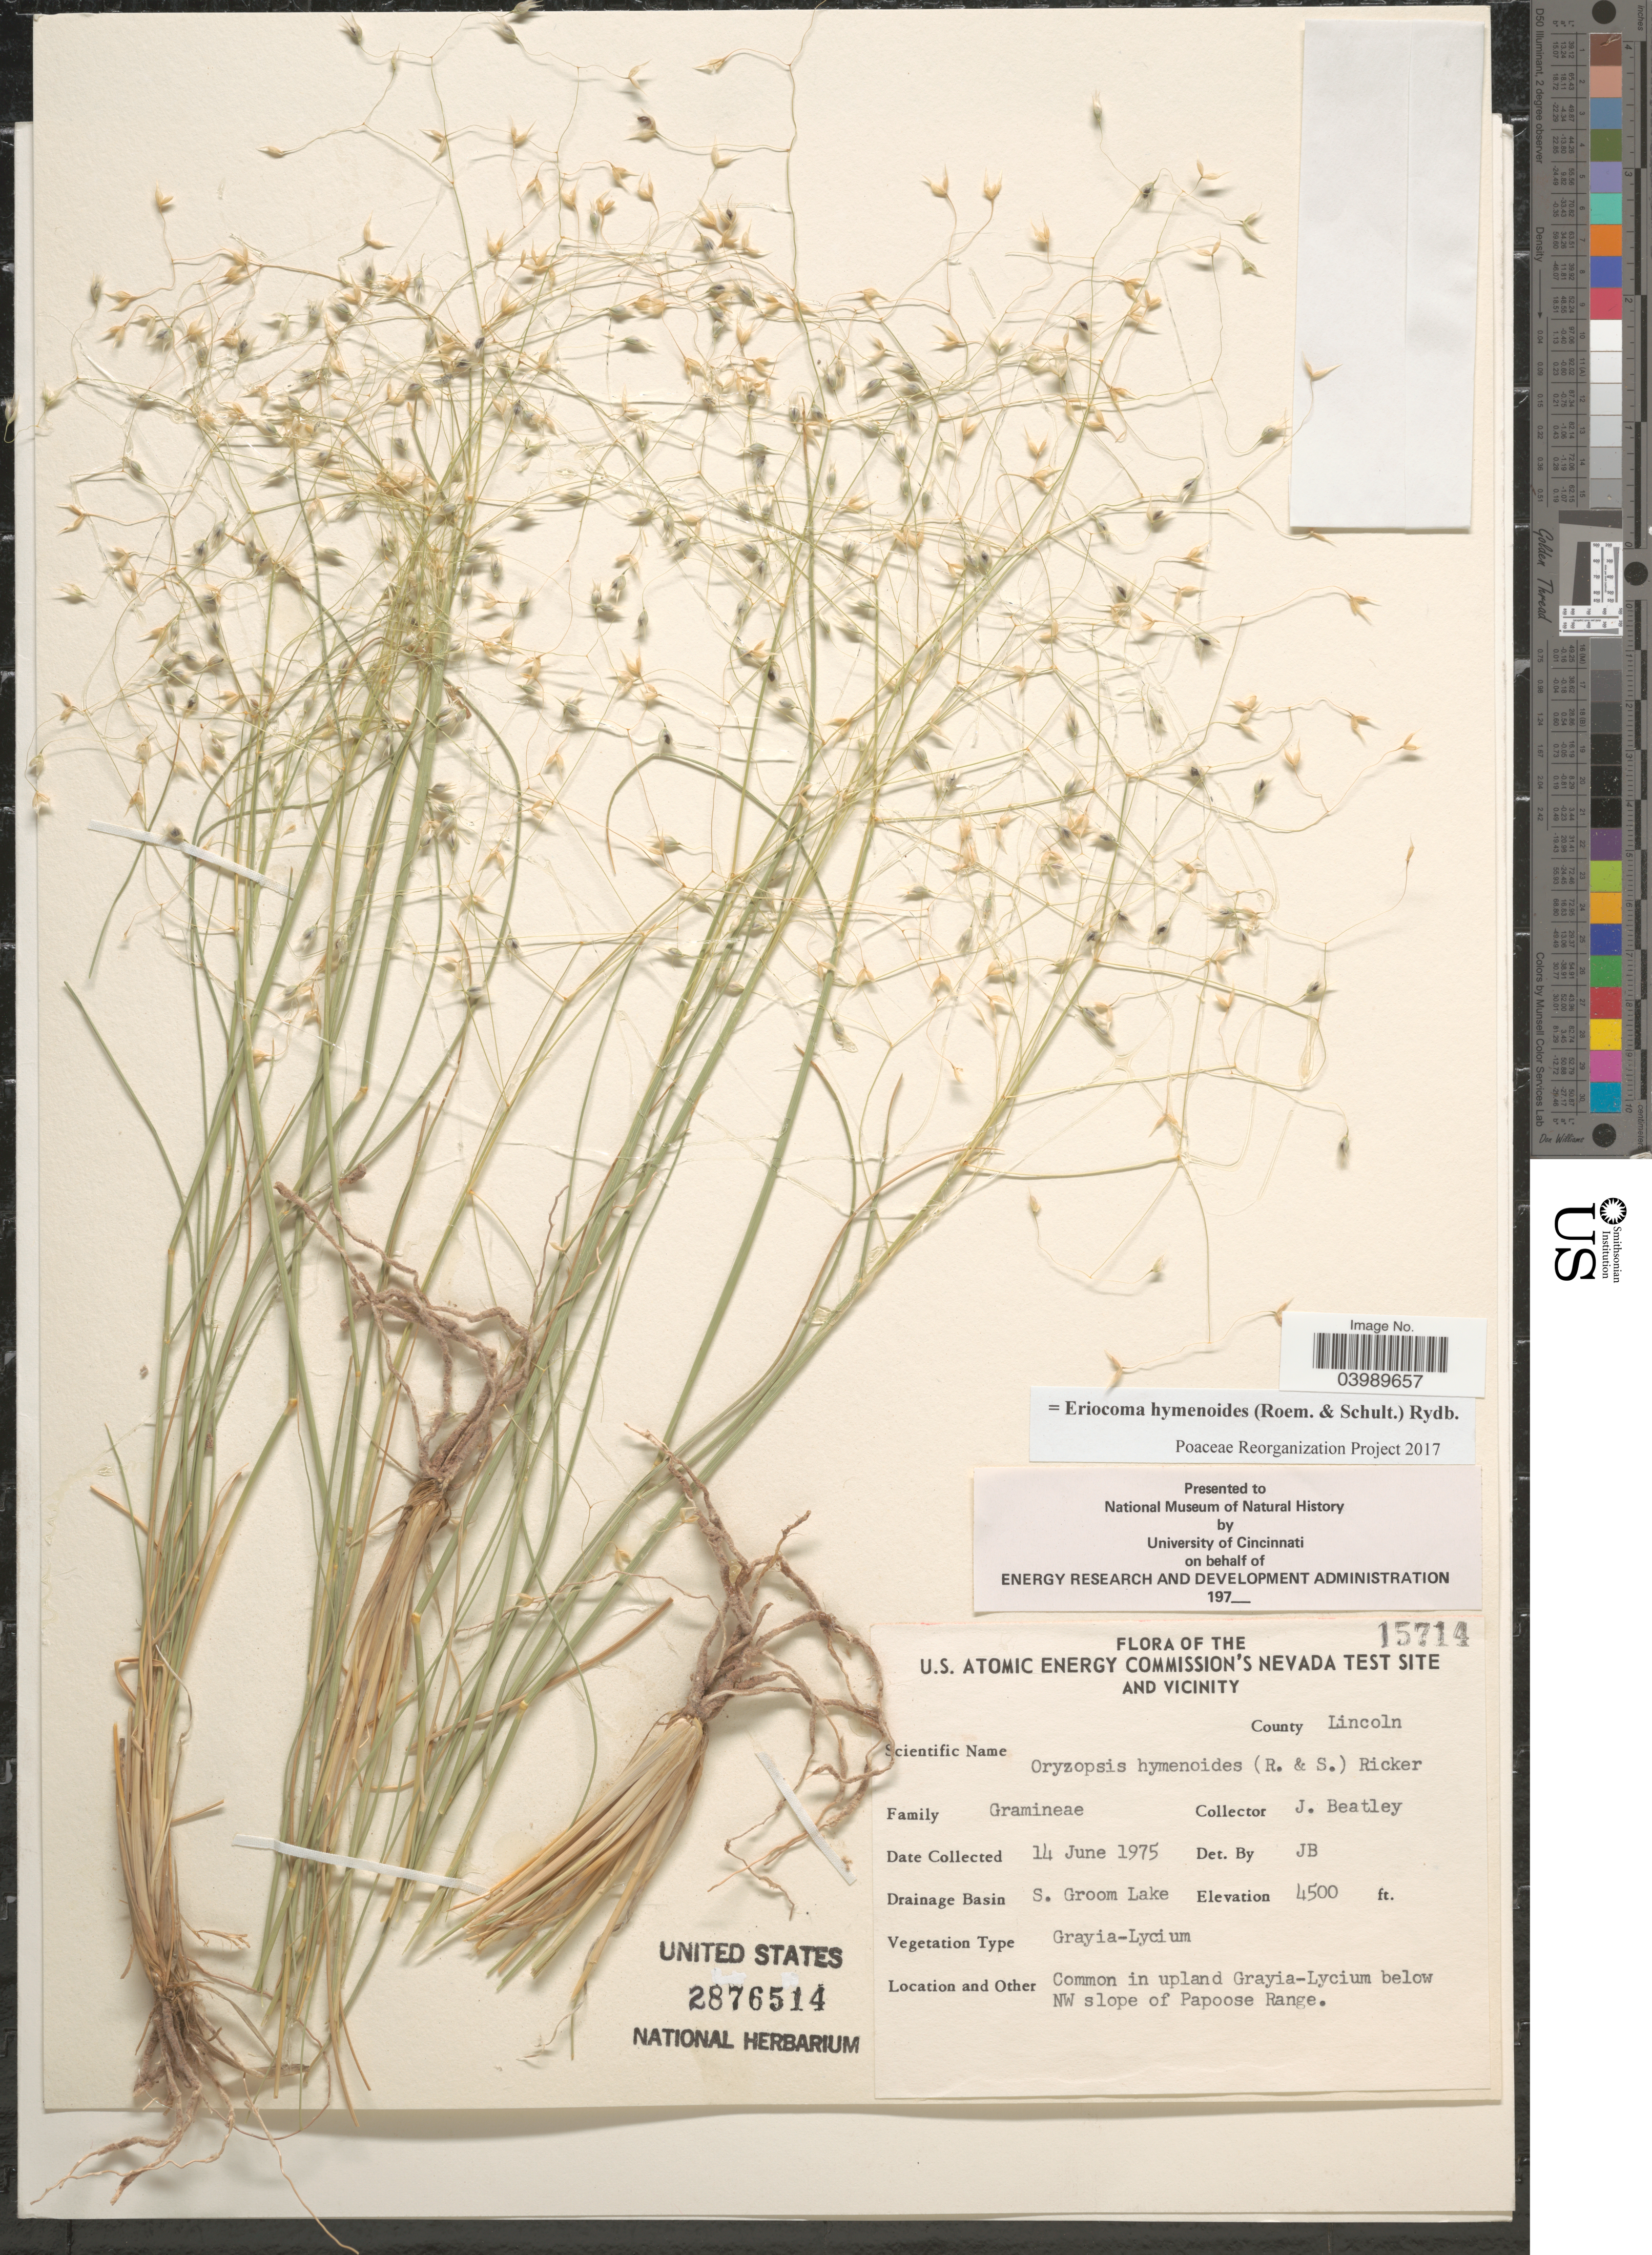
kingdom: Plantae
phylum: Tracheophyta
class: Liliopsida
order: Poales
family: Poaceae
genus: Eriocoma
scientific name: Eriocoma hymenoides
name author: (Roem. & Schult.) Rydb.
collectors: J. C. Beatley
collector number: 15714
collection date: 1975-06-14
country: United States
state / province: Nevada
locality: U.S. Atomic Energy Commission's Nevada Test Site and vicinity. County Nye. Drainage Basin S. Groom Lake. Common in upland Grayia-Lycium below NW slope of Papoose Range.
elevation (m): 1372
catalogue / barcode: US 2876514